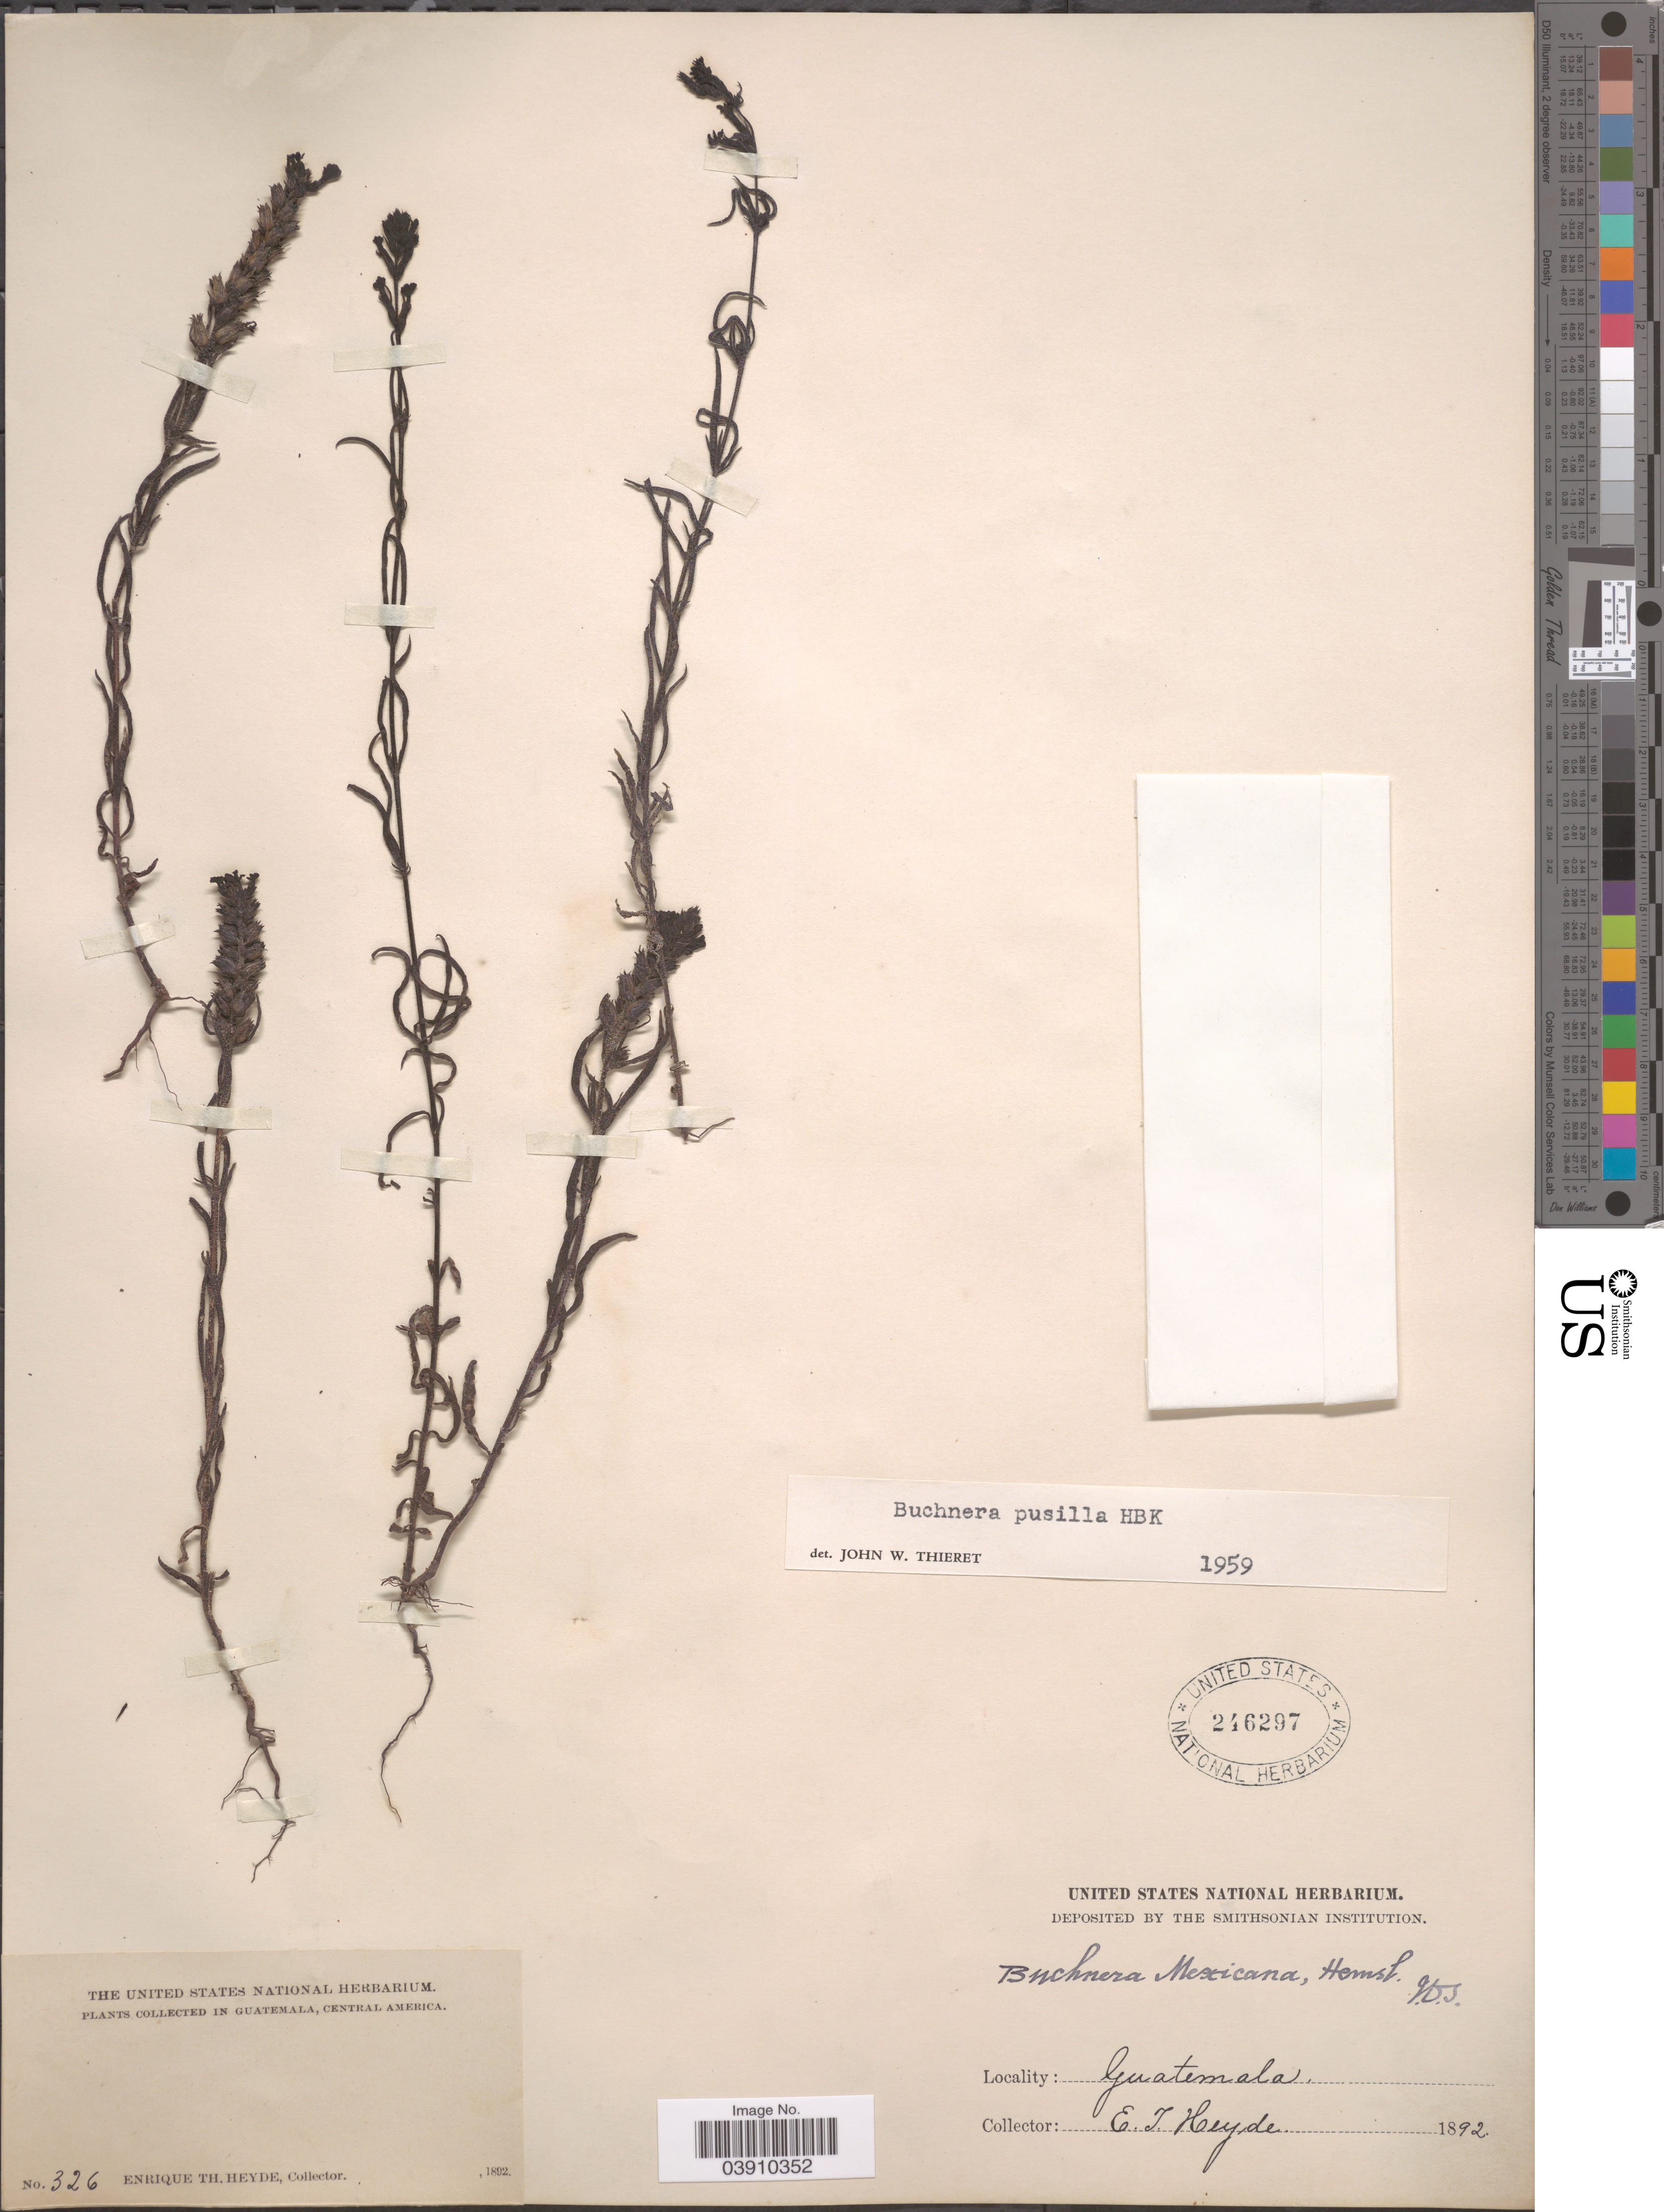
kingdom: Plantae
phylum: Tracheophyta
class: Magnoliopsida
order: Lamiales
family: Orobanchaceae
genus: Buchnera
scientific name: Buchnera pusilla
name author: Kunth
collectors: E. T. Heyde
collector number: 326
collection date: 1892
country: Guatemala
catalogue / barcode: US 246297